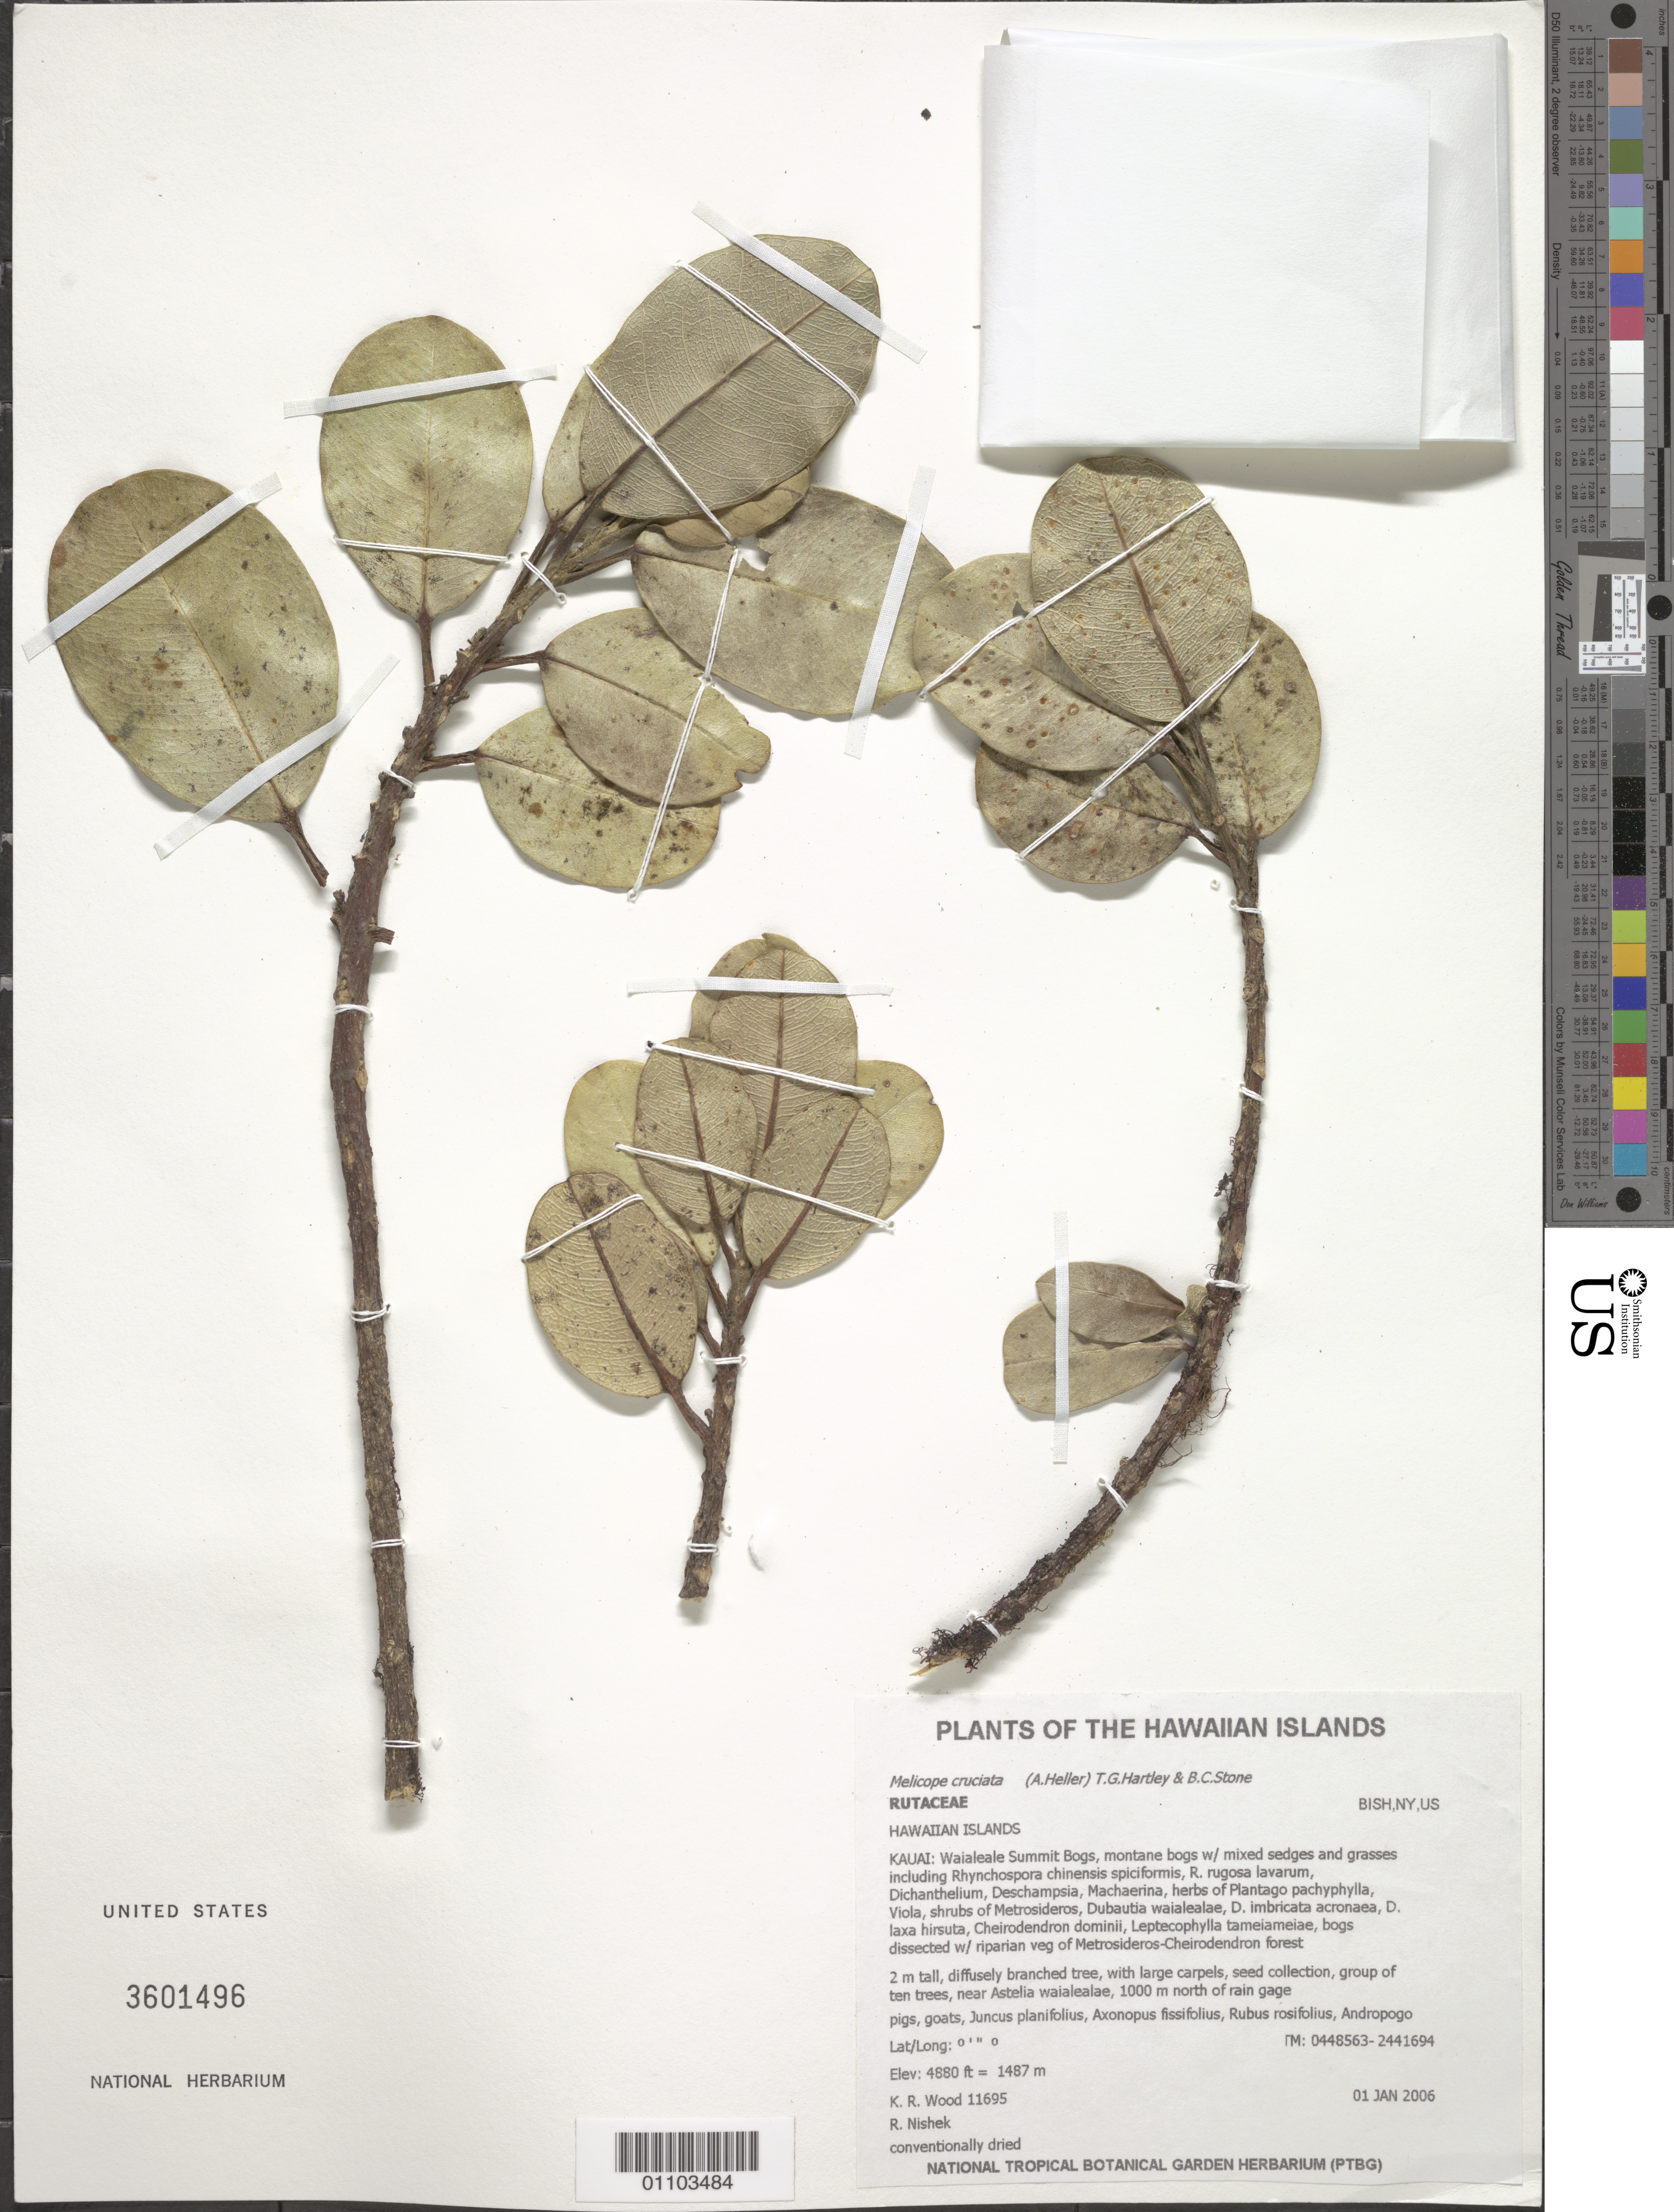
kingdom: Plantae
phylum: Tracheophyta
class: Magnoliopsida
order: Sapindales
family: Rutaceae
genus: Melicope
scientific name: Melicope cruciata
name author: (A. Heller) T.G. Hartley & B.C. Stone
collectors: K. R. Wood & R. Nishek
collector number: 11695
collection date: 2006-01-01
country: United States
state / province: Hawaii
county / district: Kaui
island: Kaua'i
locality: Waialeale Summit Bogs.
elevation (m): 1487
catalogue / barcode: US 3601496